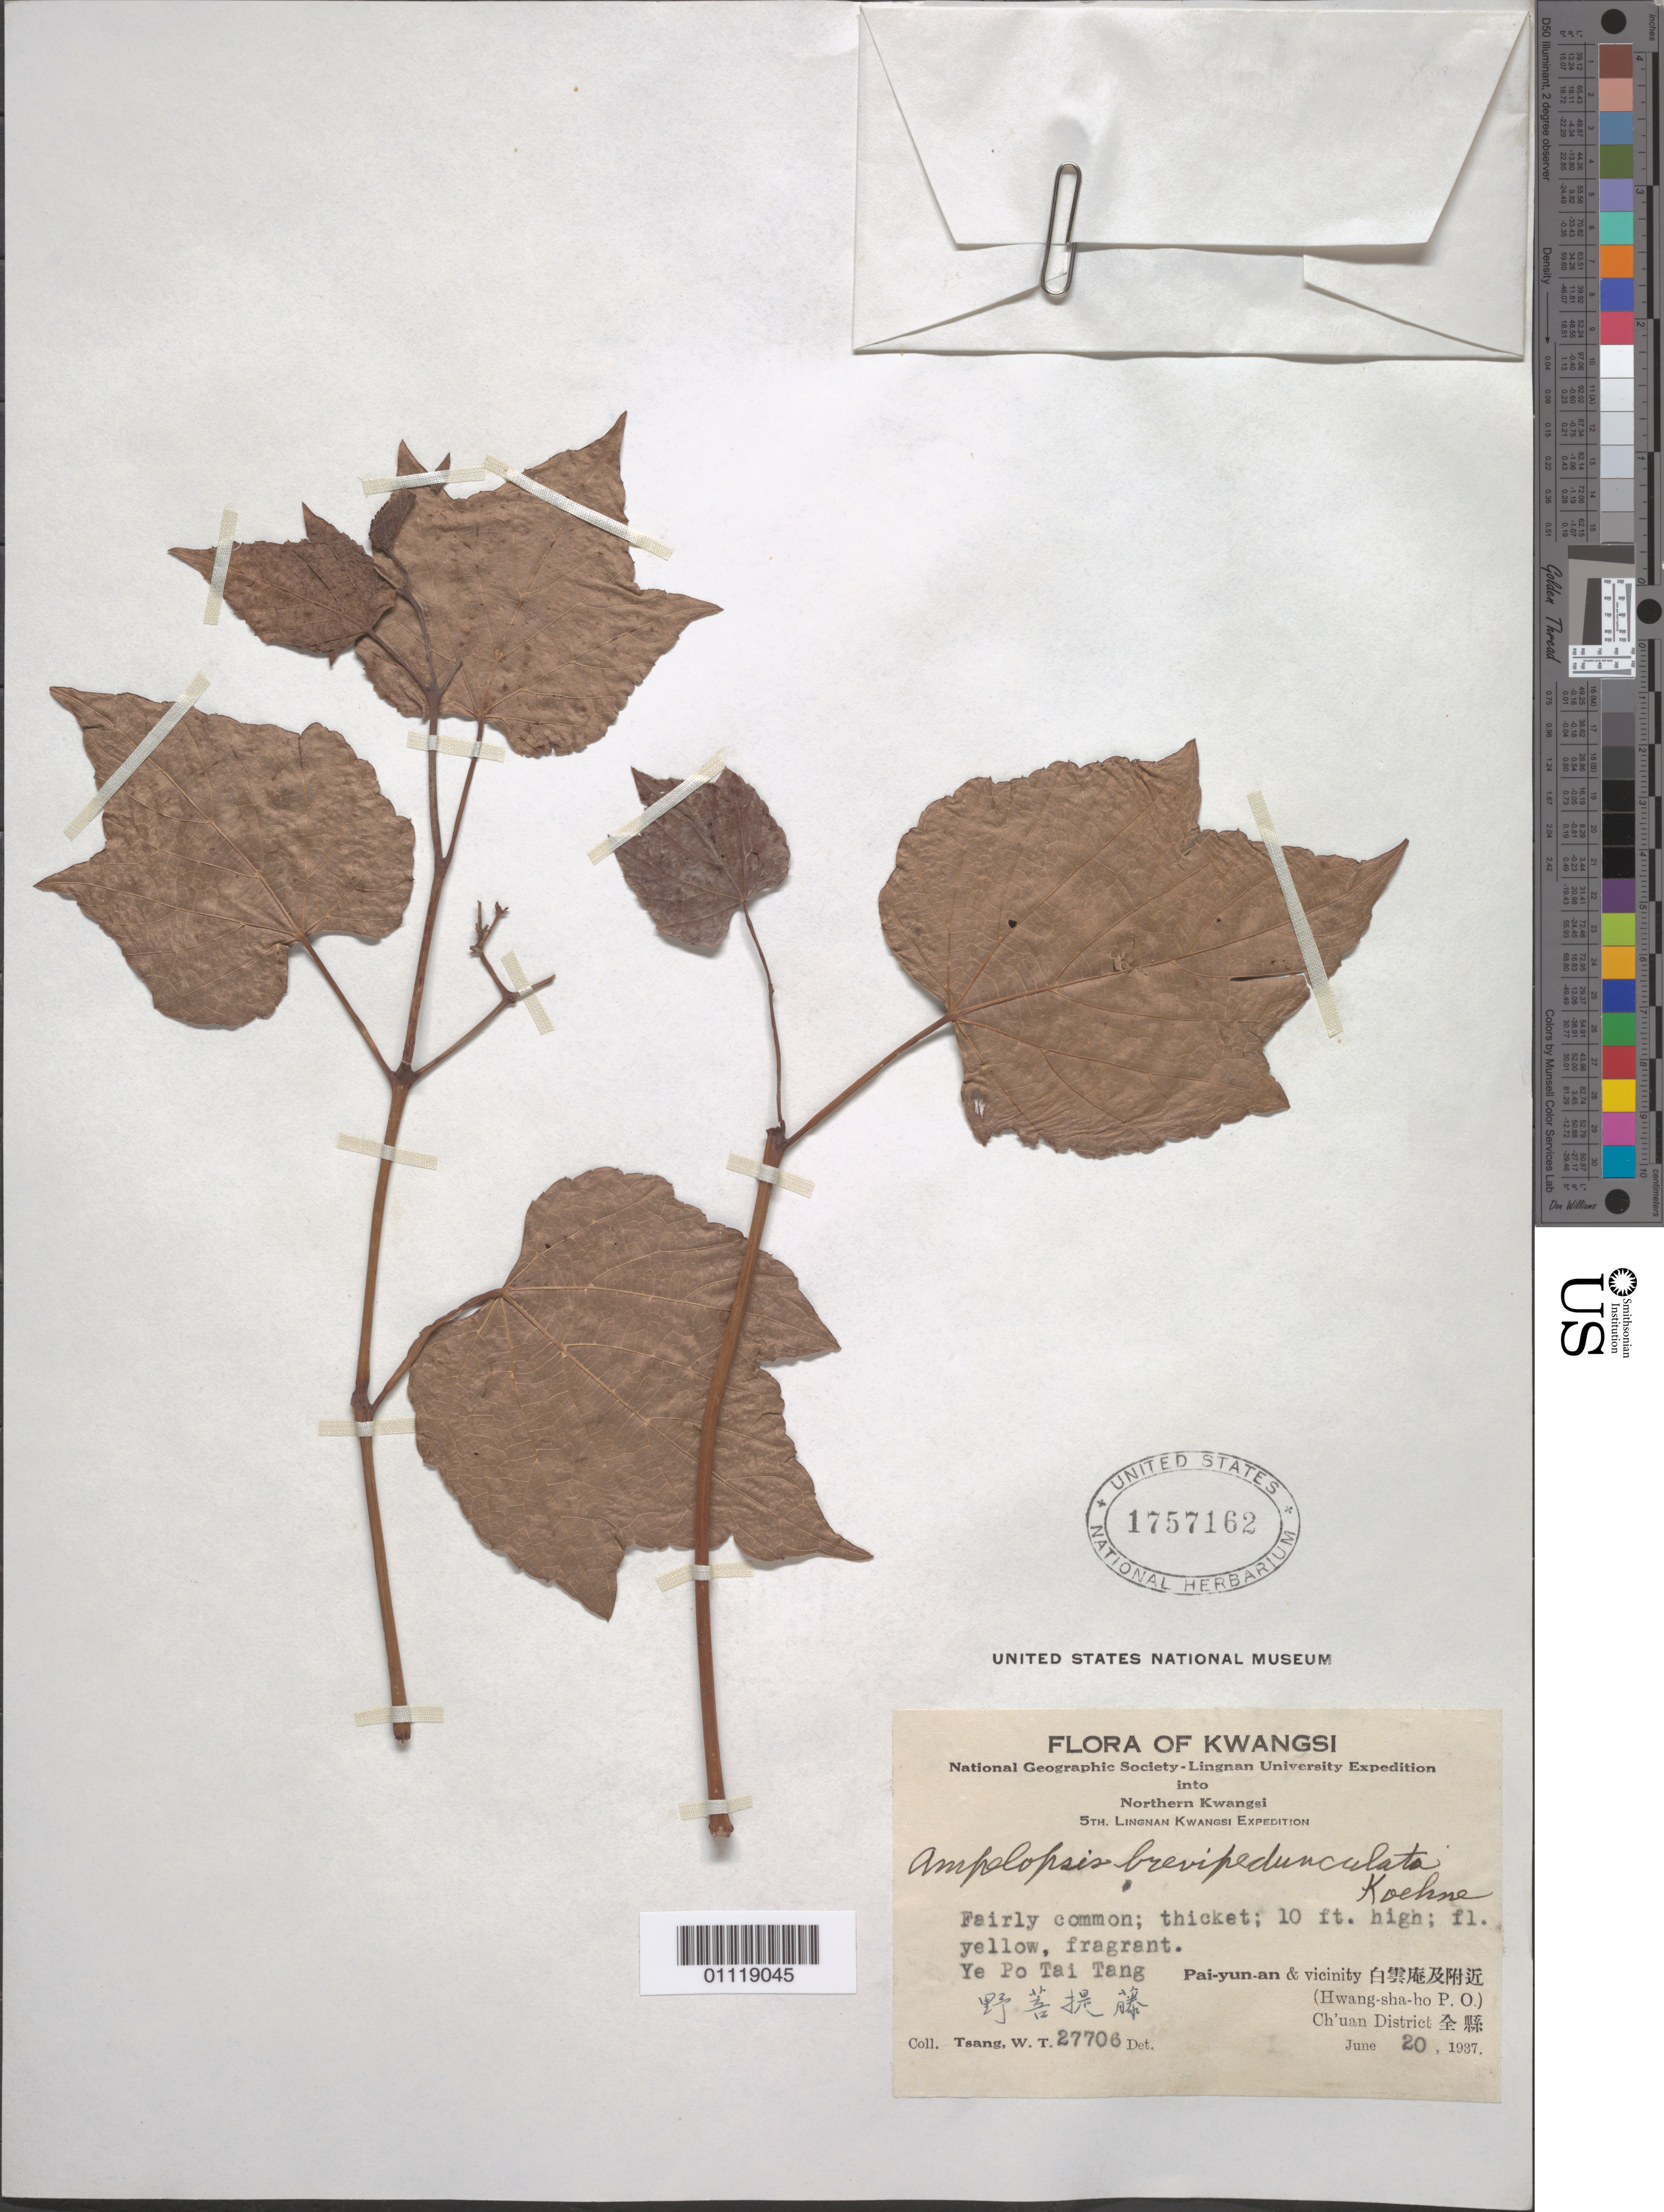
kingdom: Plantae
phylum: Tracheophyta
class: Magnoliopsida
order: Vitales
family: Vitaceae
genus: Ampelopsis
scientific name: Ampelopsis brevipedunculata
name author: (Maxim.) Trautv.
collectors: T. Tang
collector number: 27706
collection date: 1937-06-20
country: China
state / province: Guangxi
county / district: Ch'uan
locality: Pai-yun-an & vicinity.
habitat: Thicket.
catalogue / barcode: US 1757162